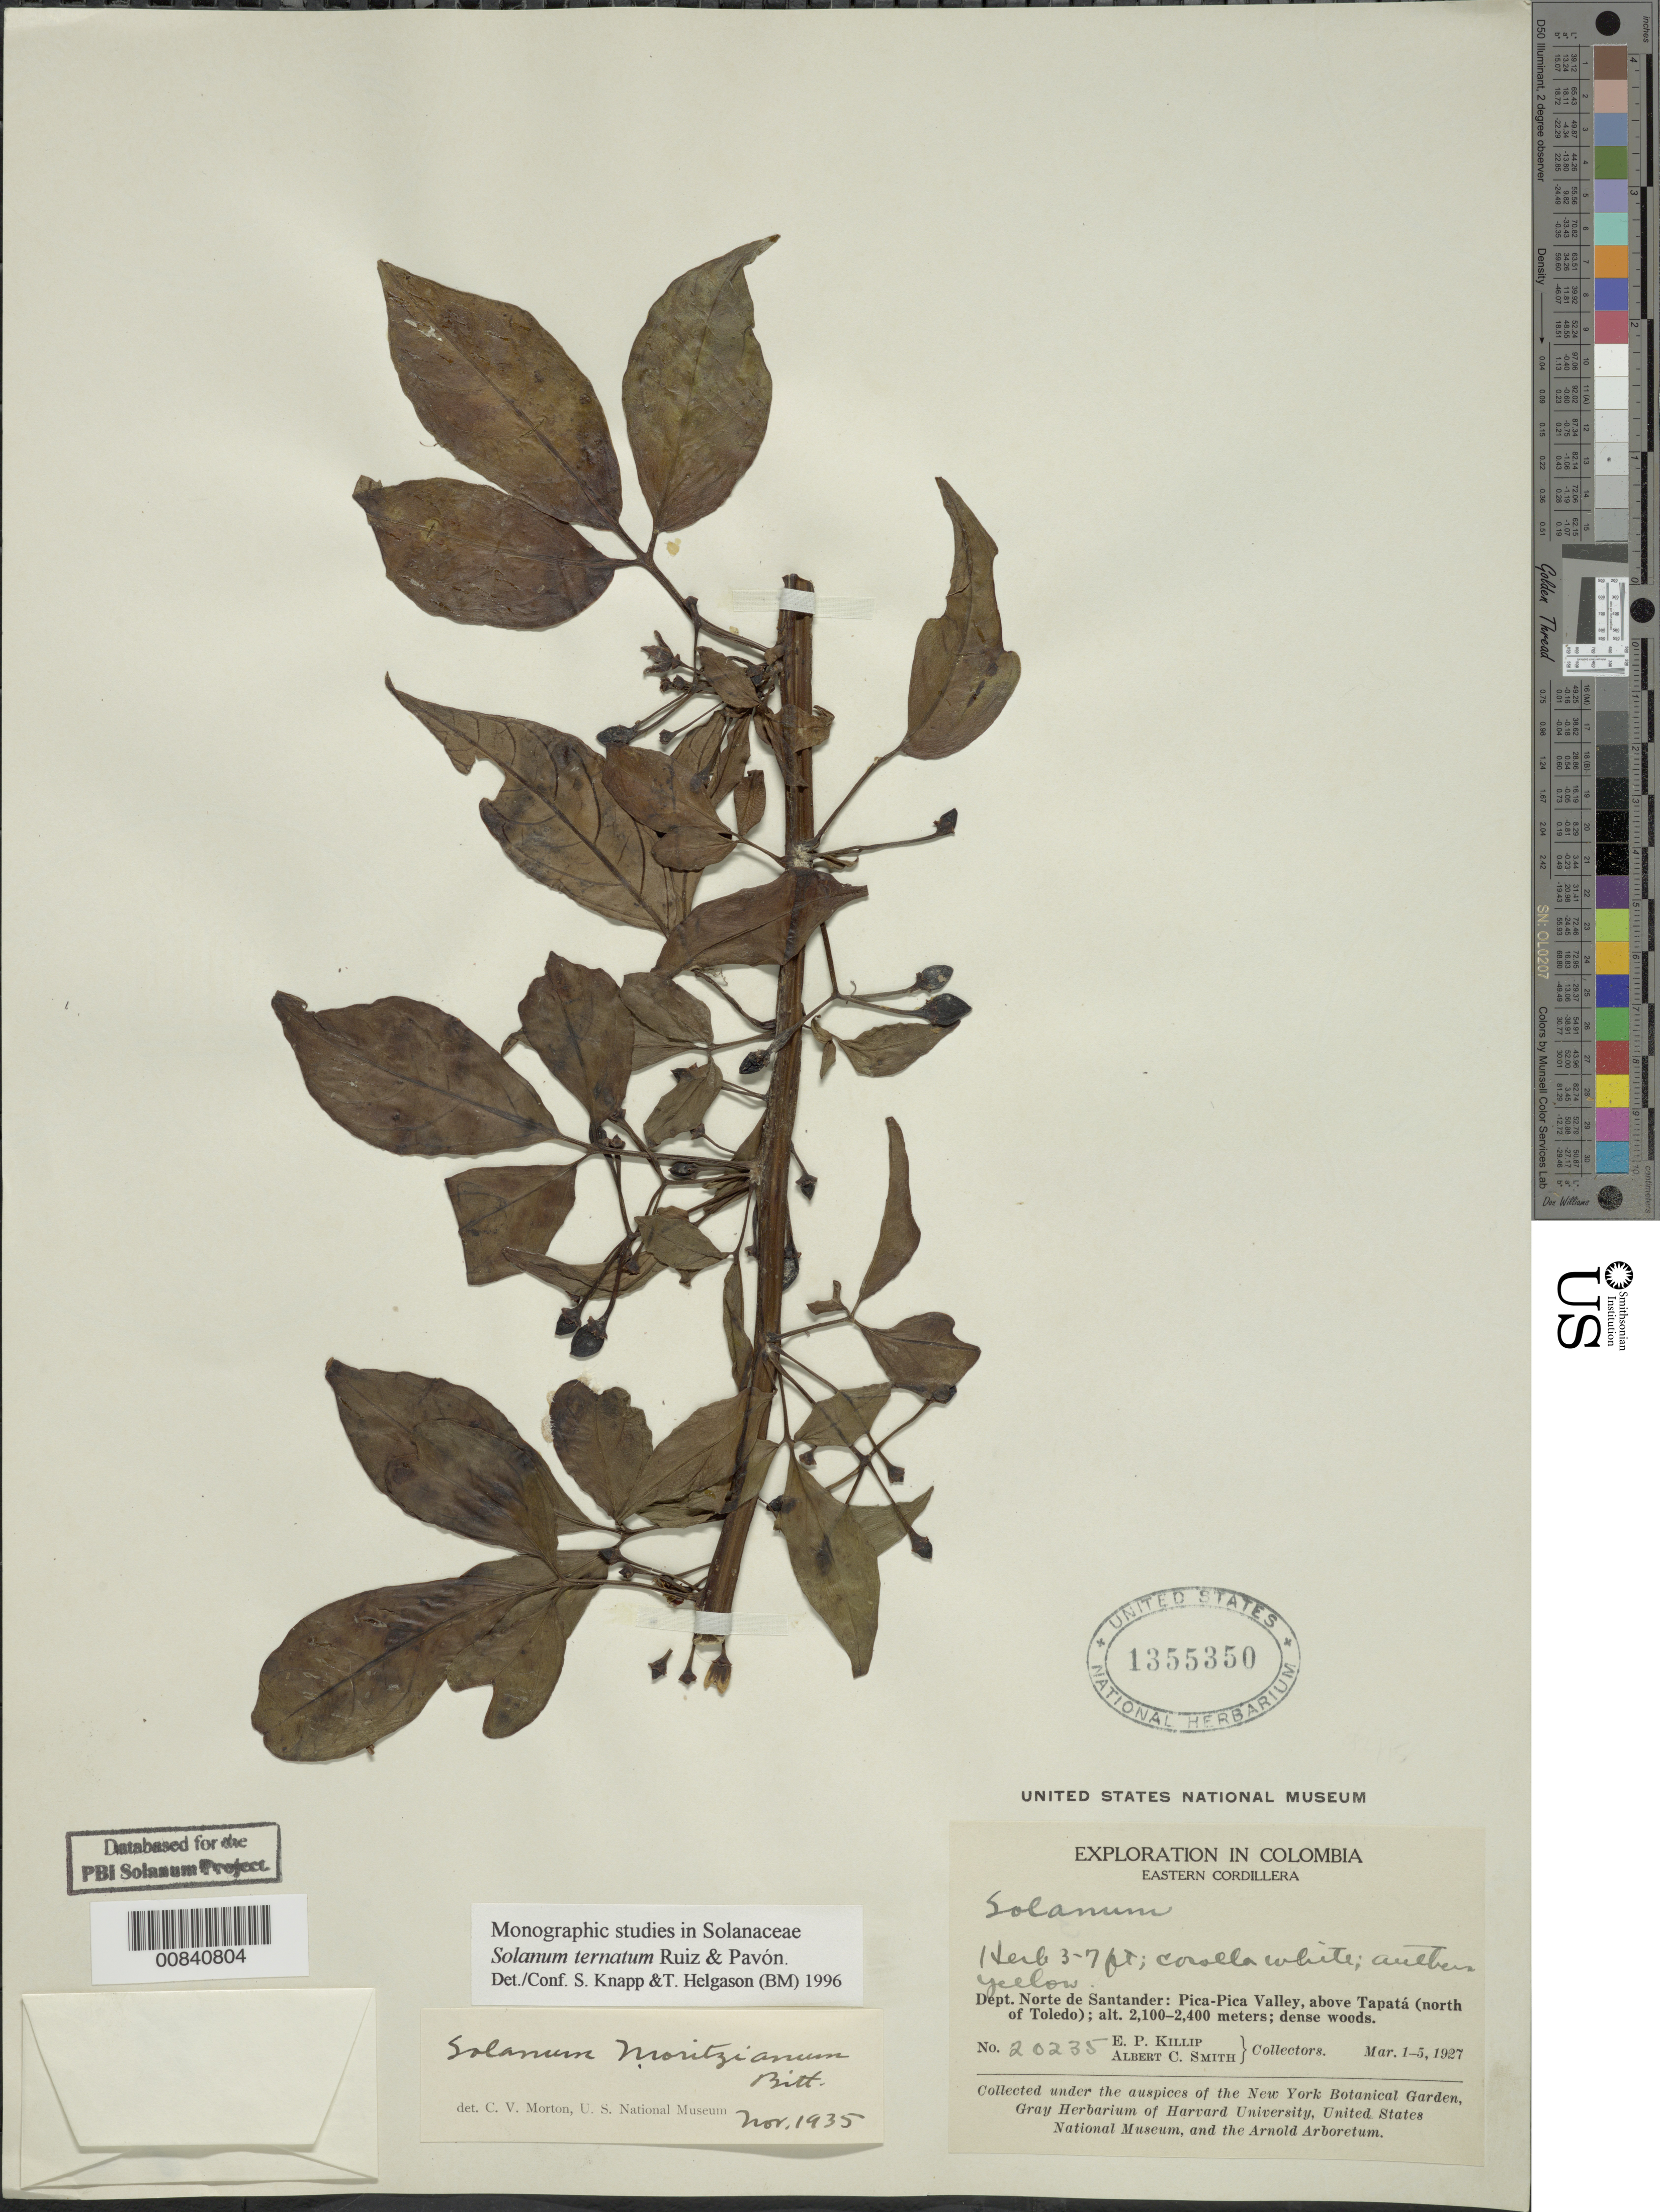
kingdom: Plantae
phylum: Tracheophyta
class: Magnoliopsida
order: Solanales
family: Solanaceae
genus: Solanum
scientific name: Solanum ternatum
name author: Ruiz & Pav.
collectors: E. P. Killip & A. C. Smith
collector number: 20235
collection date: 1927-03-01/1927-03-05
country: Colombia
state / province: Norte de Santander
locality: Eastern Cordillera, Dept. Norte de Santander: Pica-Pica Valley, above Tapatá (north of Toledo).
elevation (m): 2100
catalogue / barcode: US 1355350